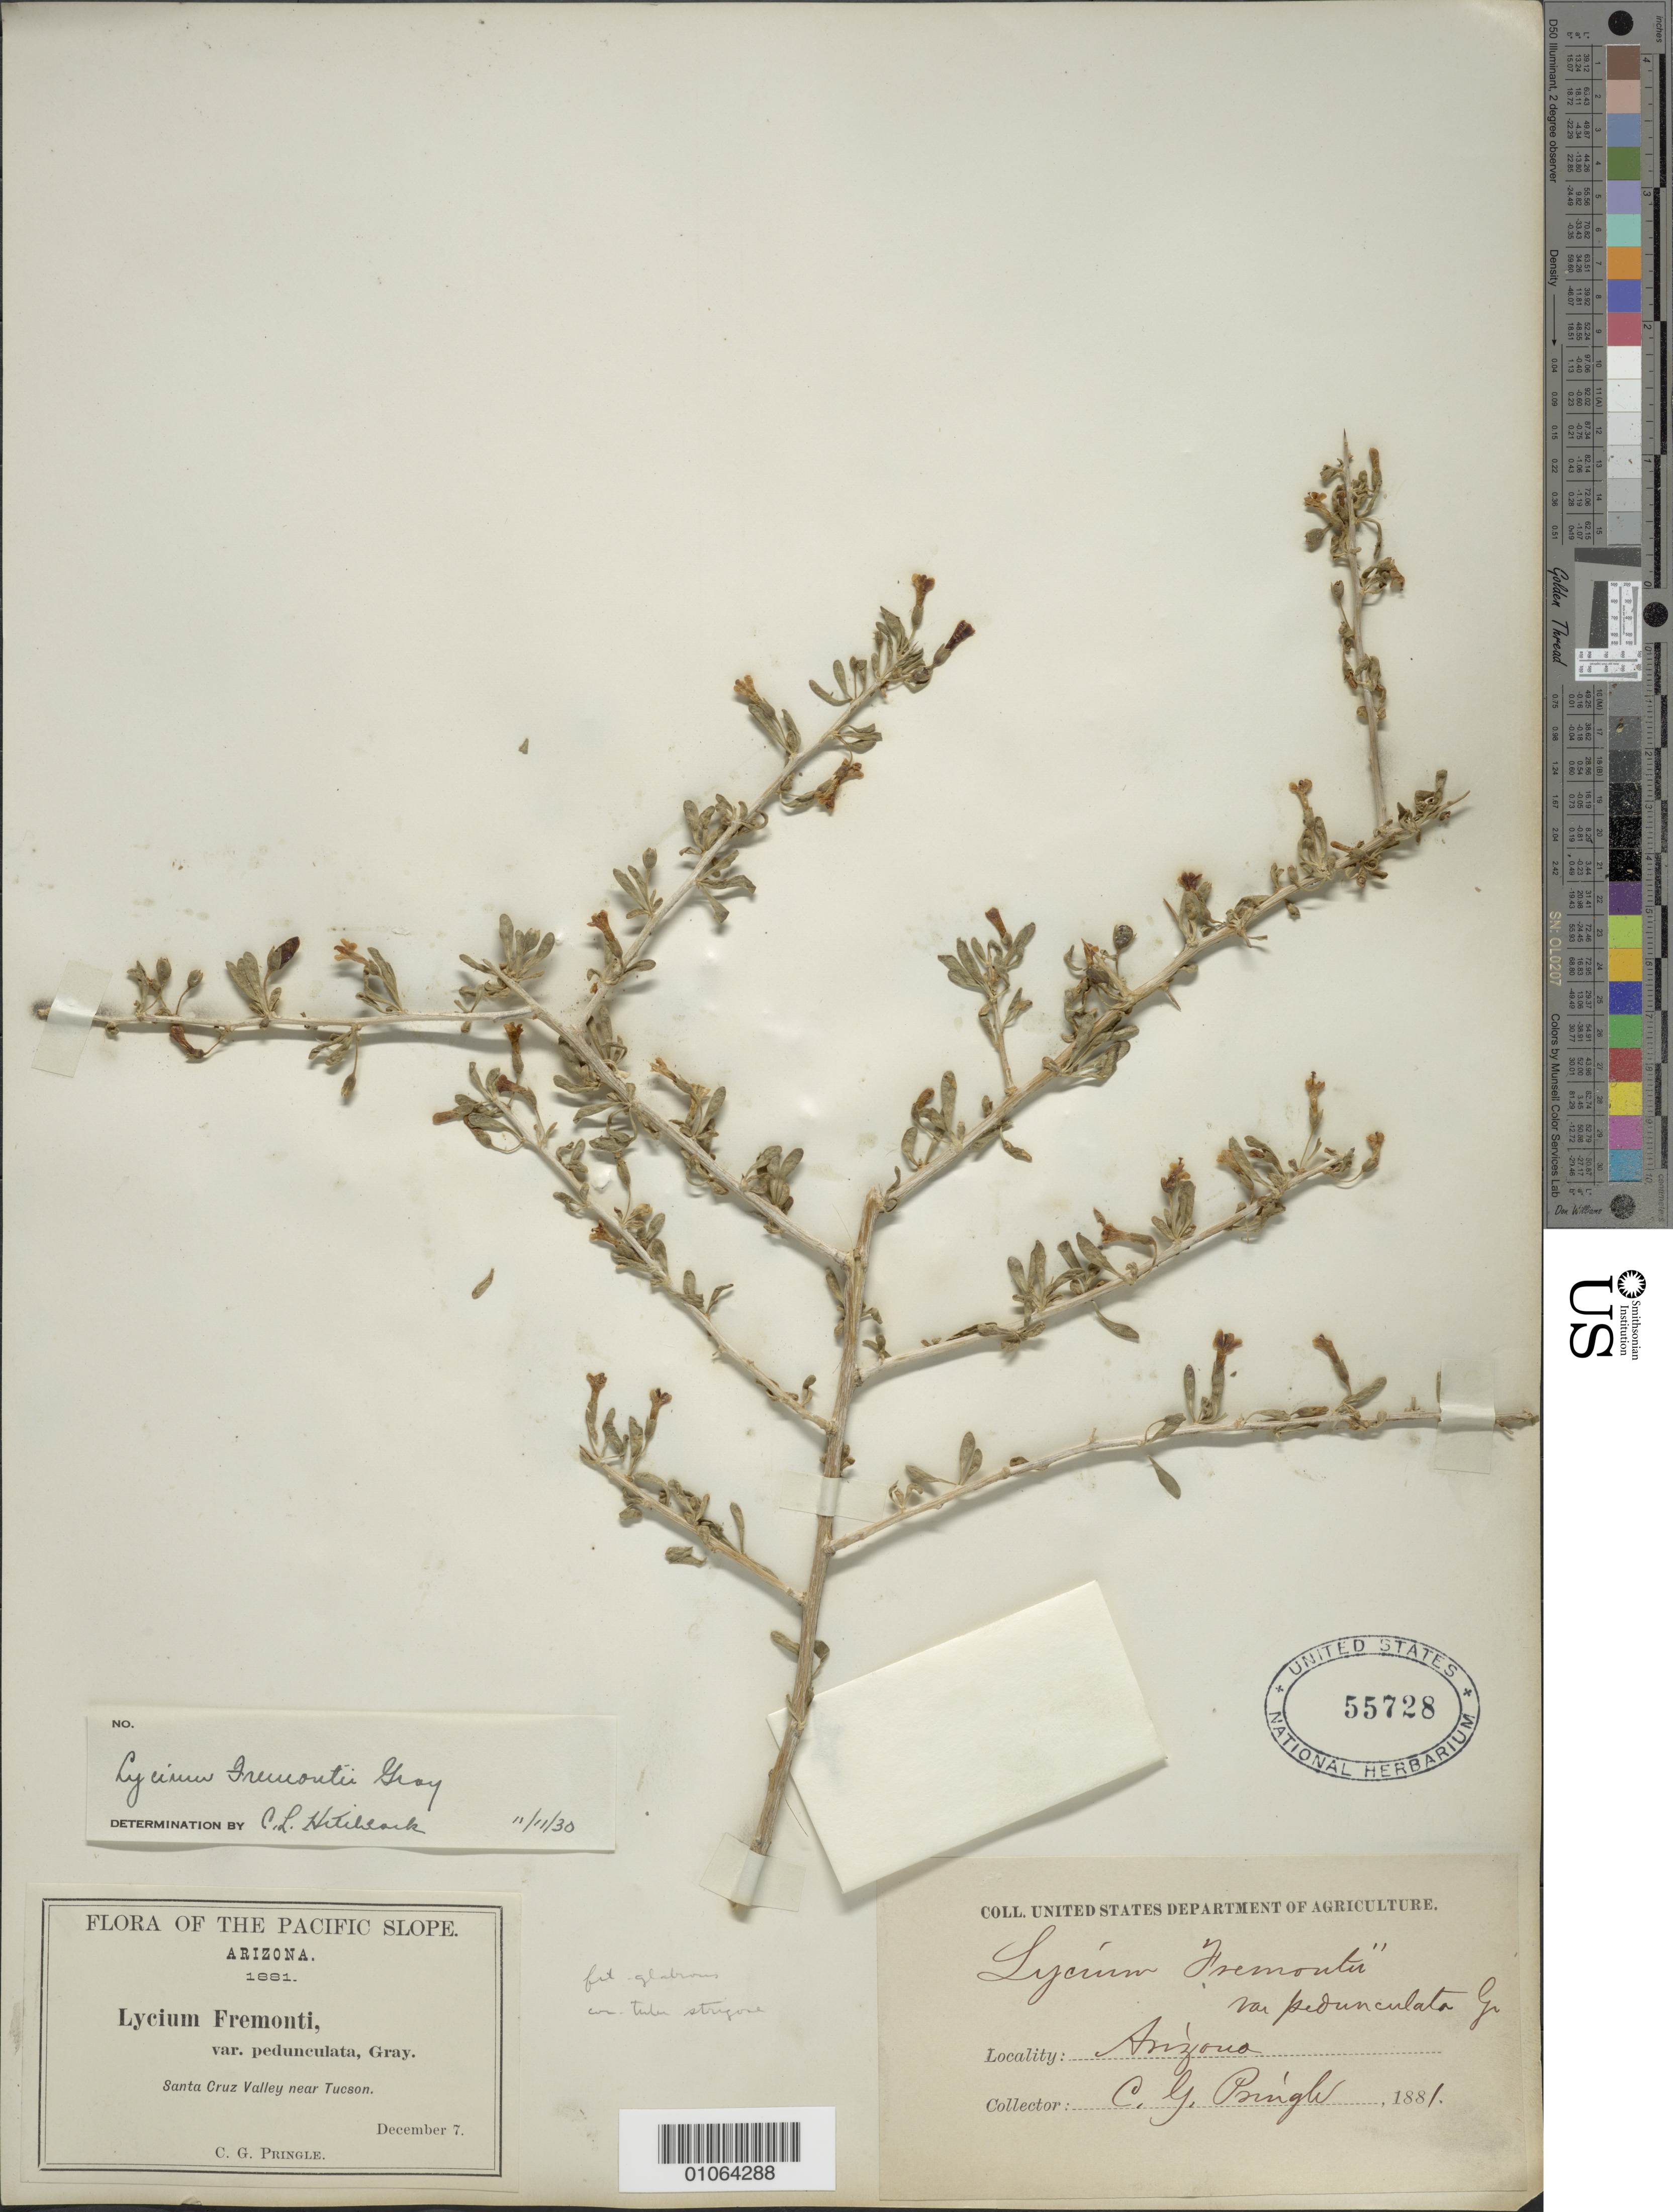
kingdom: Plantae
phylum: Tracheophyta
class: Magnoliopsida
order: Solanales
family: Solanaceae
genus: Lycium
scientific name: Lycium fremontii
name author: A. Gray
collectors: C. G. Pringle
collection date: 1881-12-07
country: United States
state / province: Arizona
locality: The Pacific Slope, Santa Cruz Valley near Tucson.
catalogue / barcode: US 55728